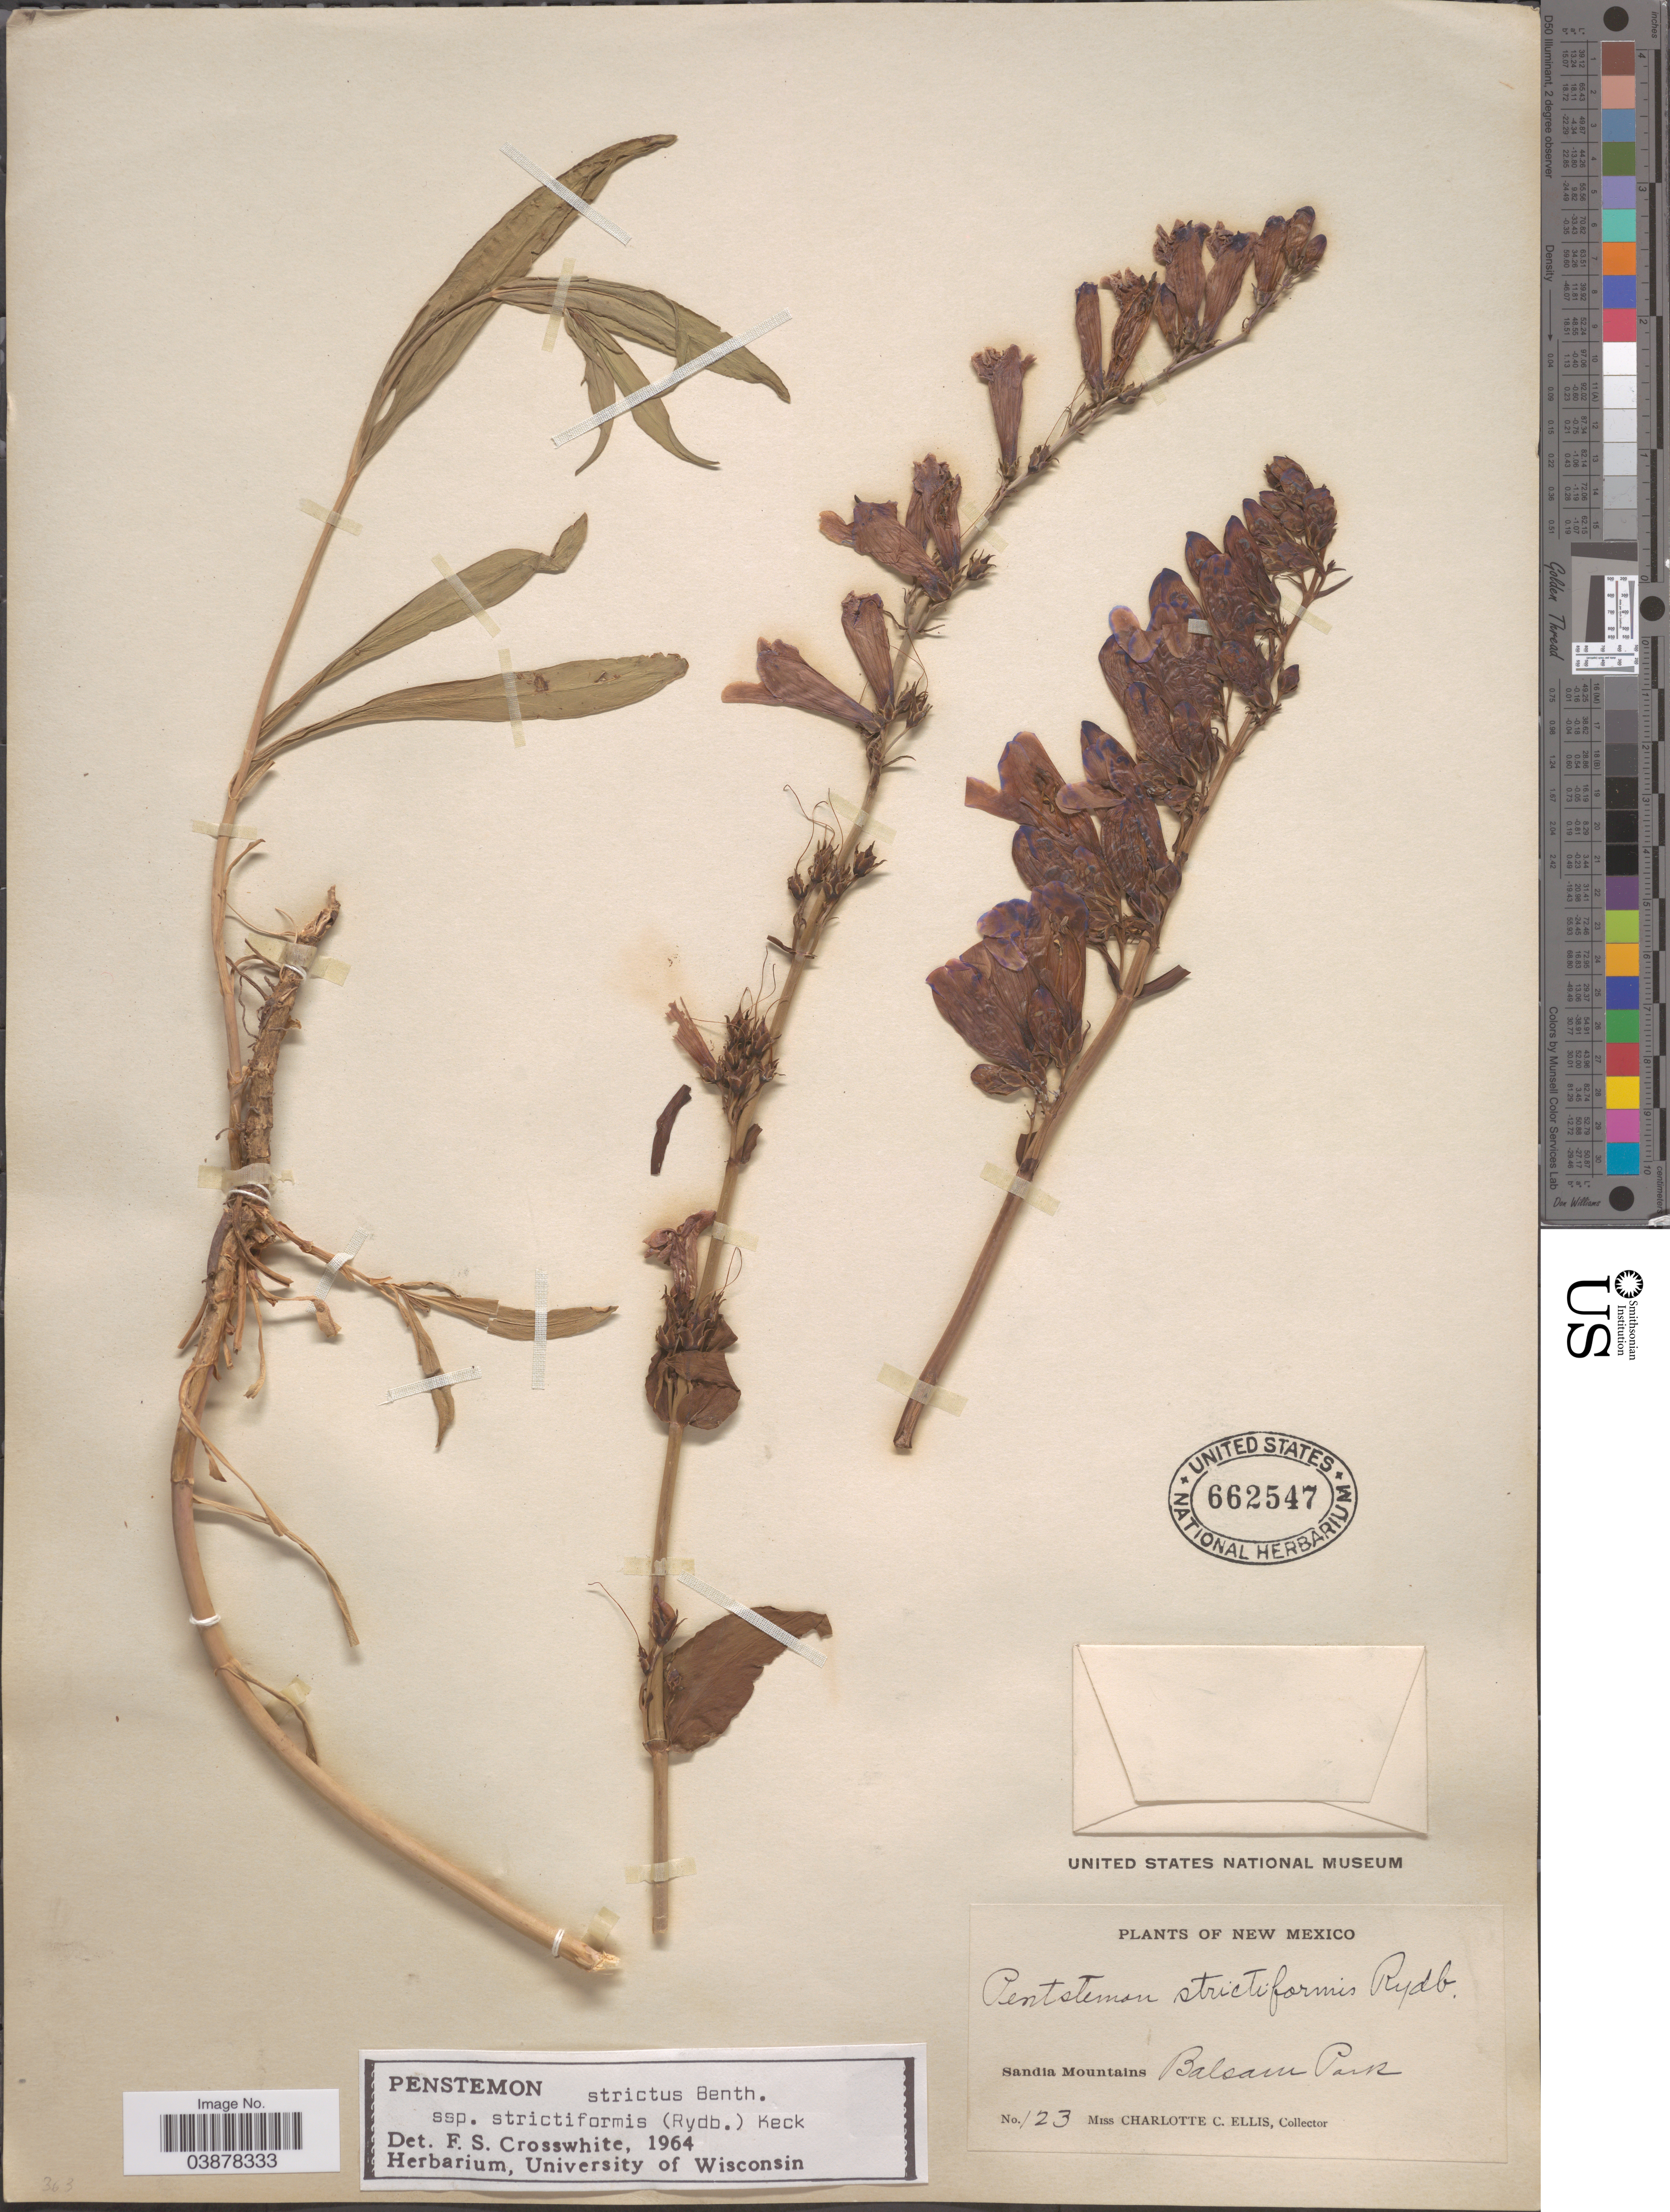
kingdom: Plantae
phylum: Tracheophyta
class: Magnoliopsida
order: Lamiales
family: Plantaginaceae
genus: Penstemon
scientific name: Penstemon strictus subsp. strictiformis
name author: (Rydb.) D.D. Keck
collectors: C. C. Ellis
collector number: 123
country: United States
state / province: New Mexico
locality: Sandia Mountains. Balsam Park.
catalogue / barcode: US 662547